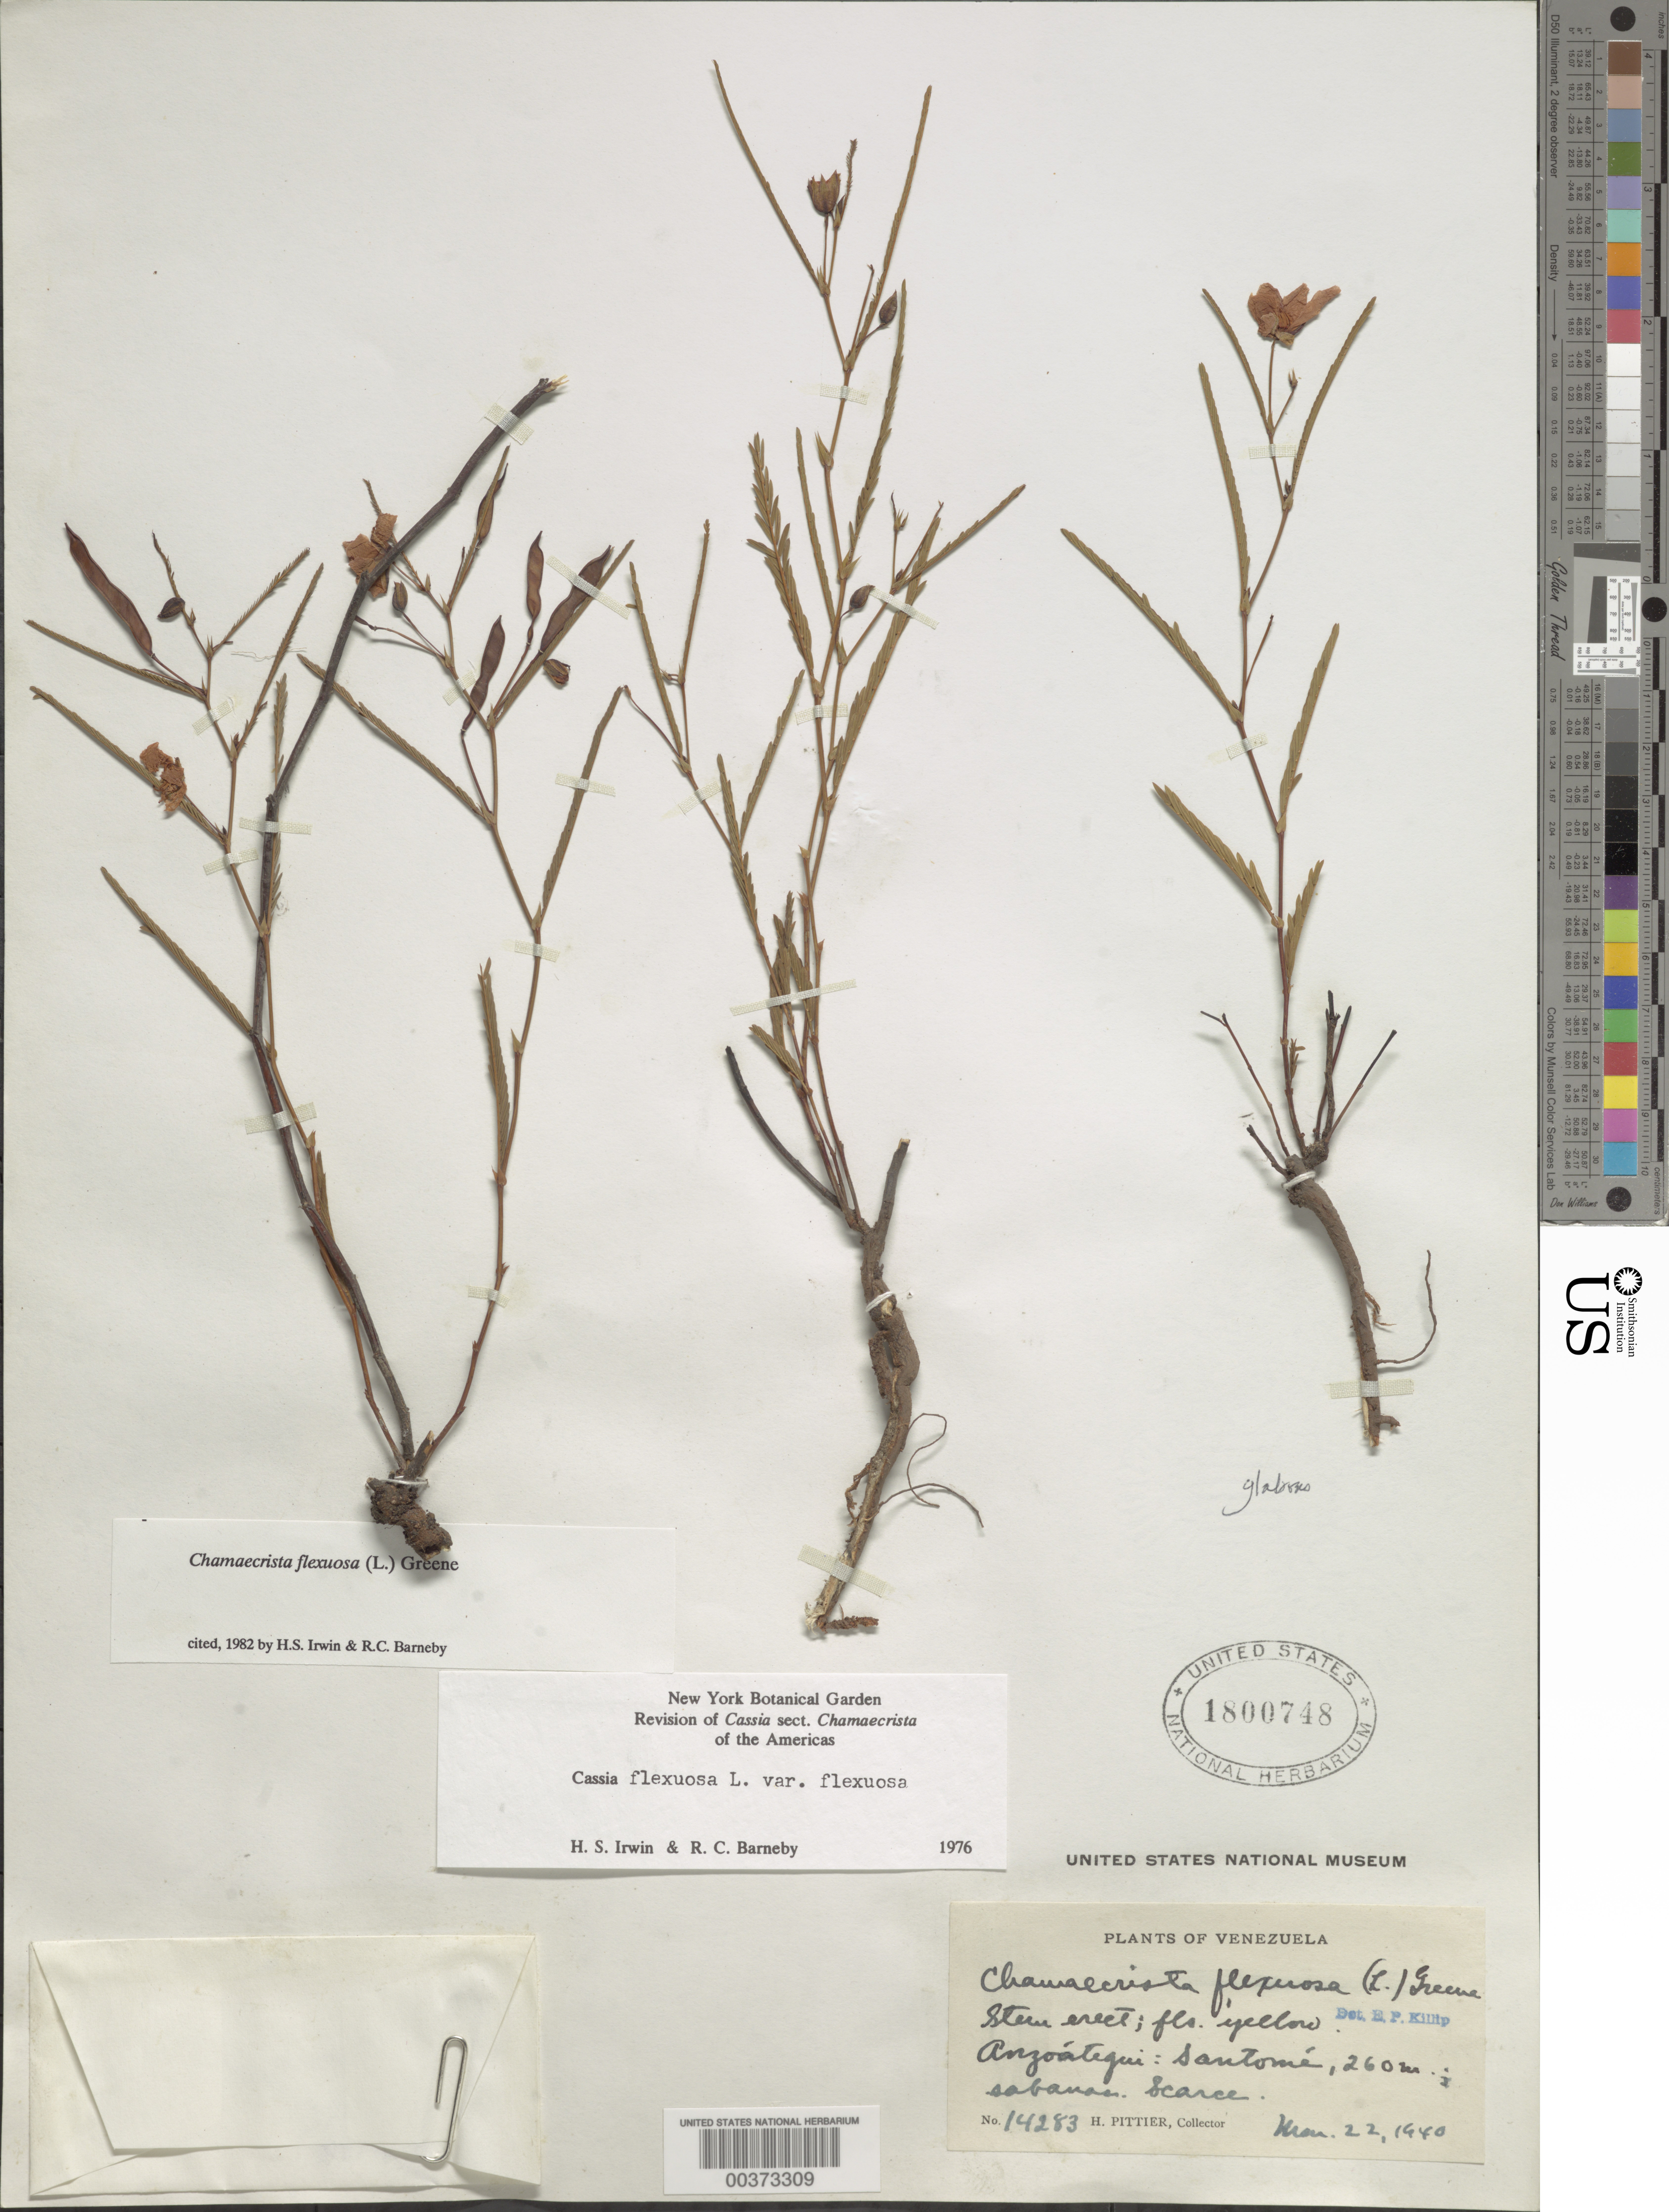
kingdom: Plantae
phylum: Tracheophyta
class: Magnoliopsida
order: Fabales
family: Fabaceae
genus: Chamaecrista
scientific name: Chamaecrista flexuosa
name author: (L.) Greene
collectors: H. F. Pittier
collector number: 14283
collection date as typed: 22 Mar 1940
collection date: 1940-03-22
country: Venezuela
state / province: Anzoategui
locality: Santome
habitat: Sabana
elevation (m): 260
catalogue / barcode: US 1800748